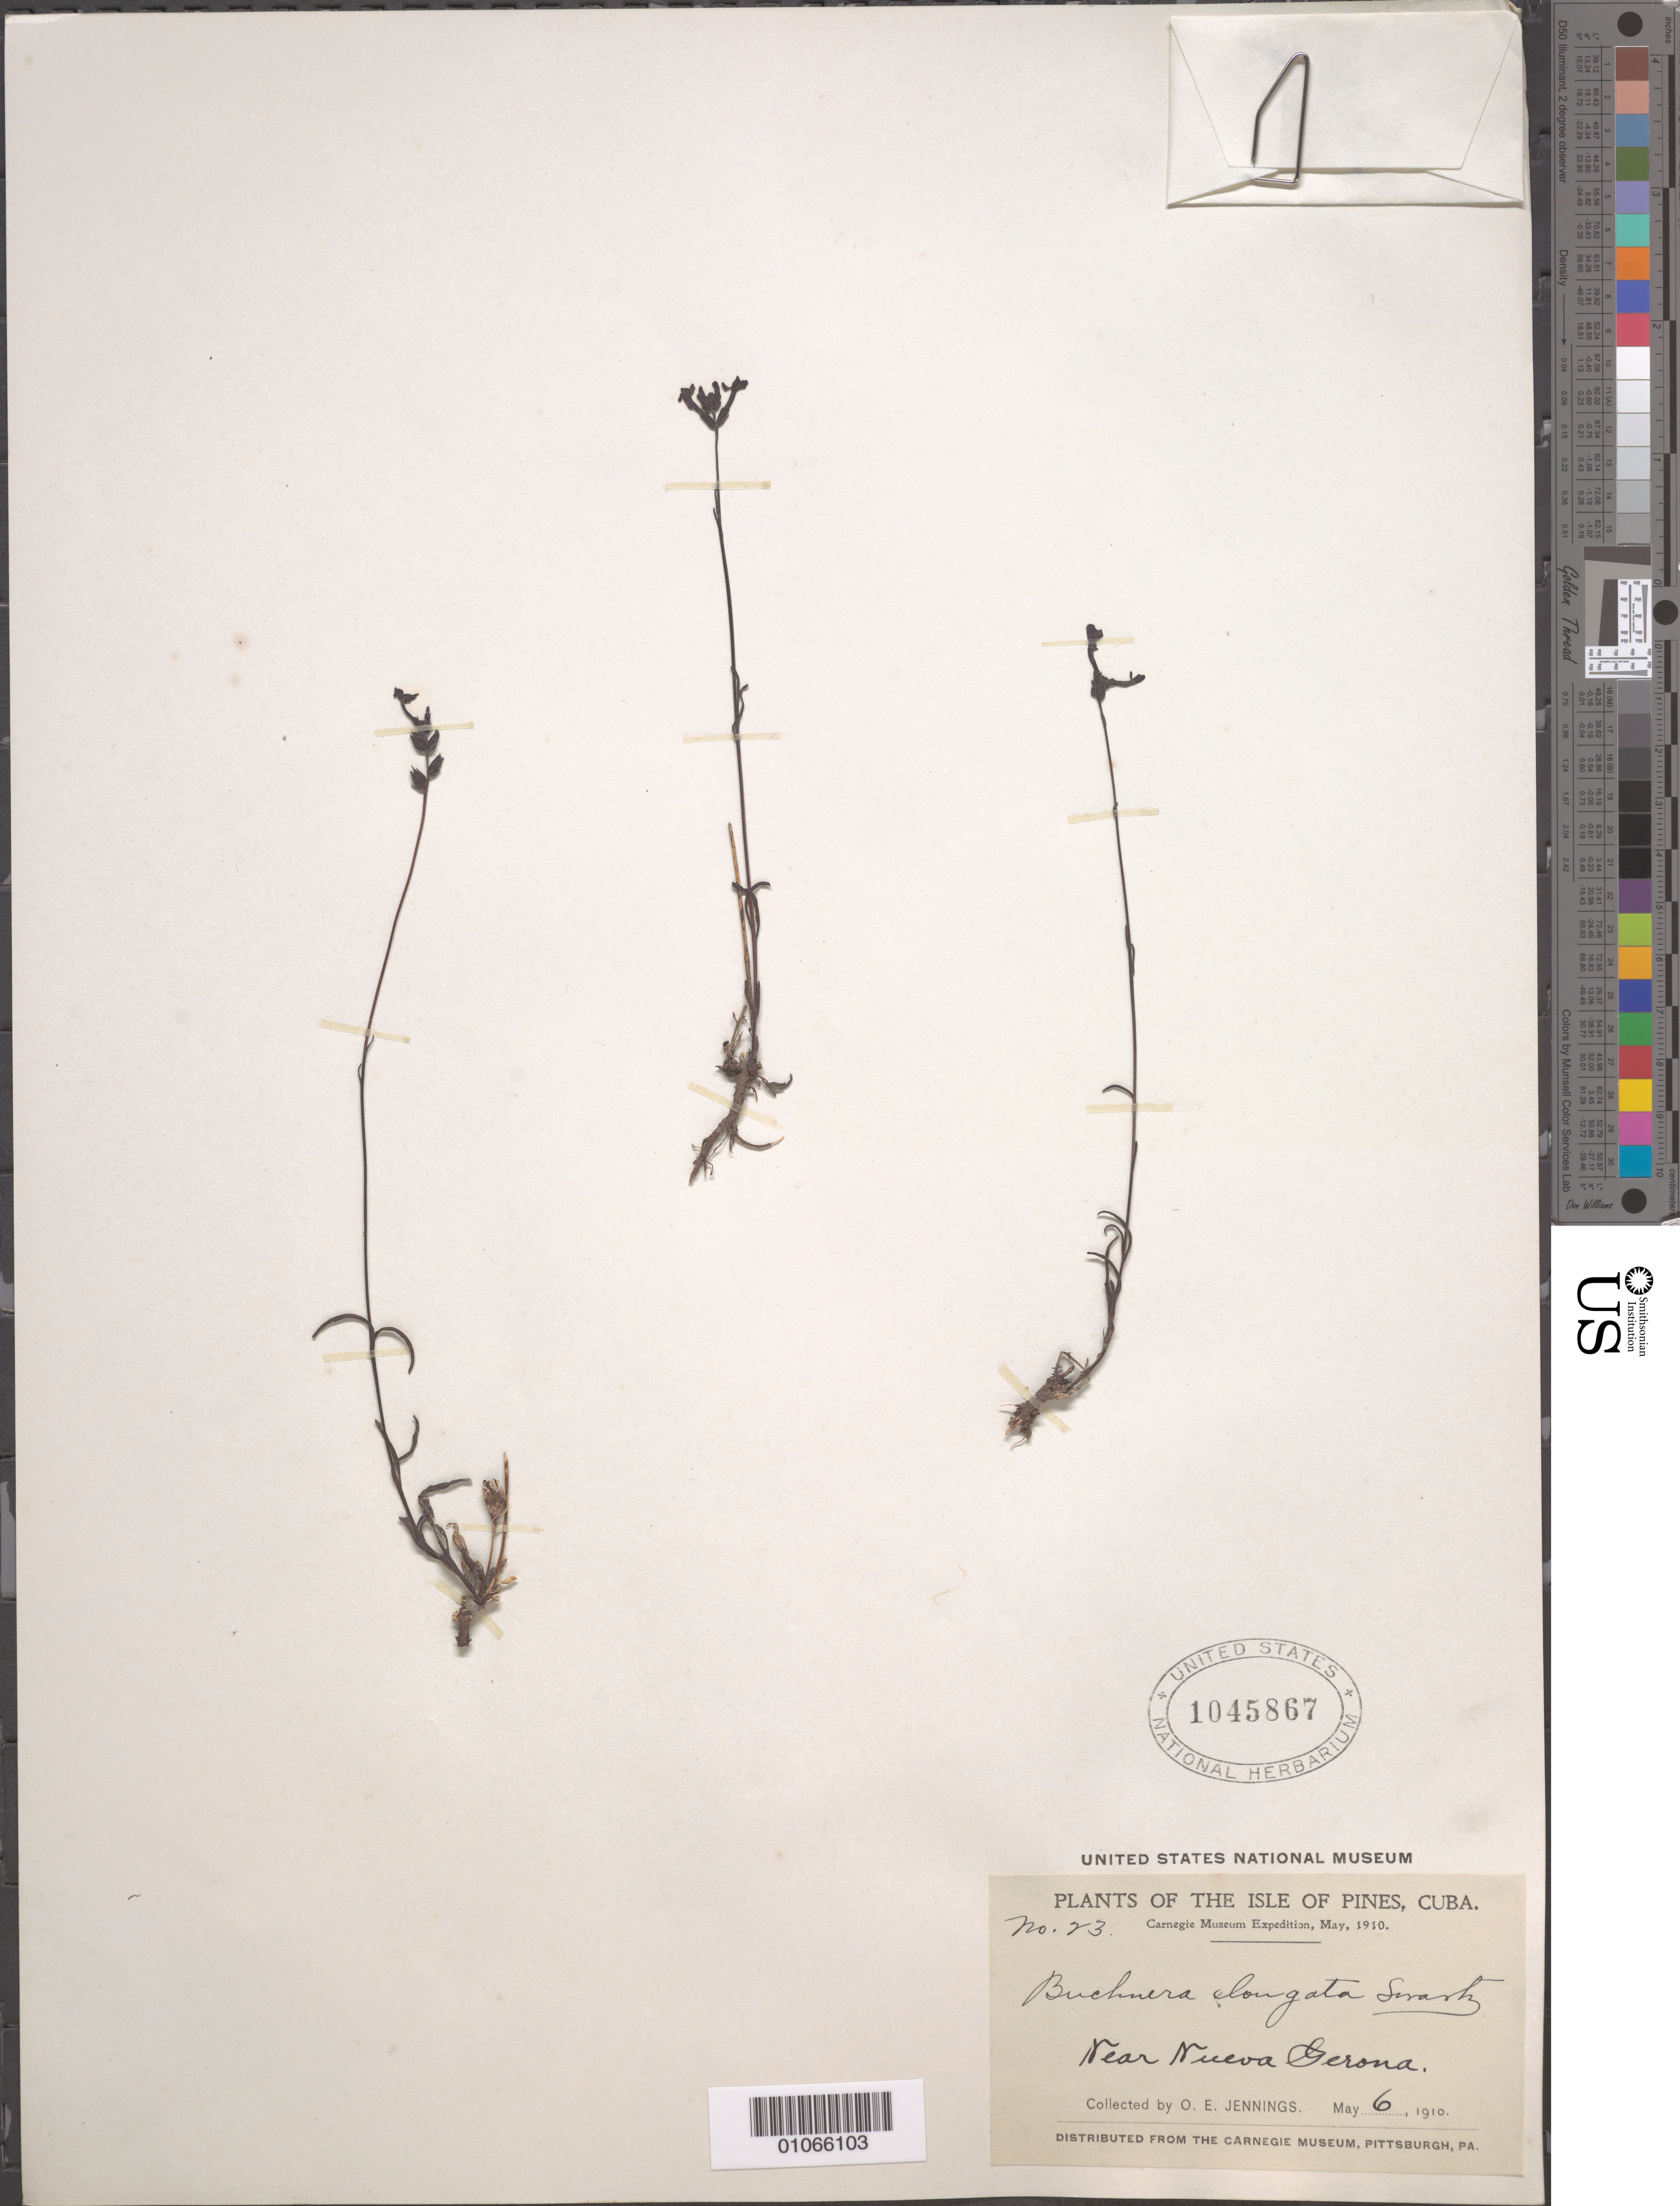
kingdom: Plantae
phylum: Tracheophyta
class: Magnoliopsida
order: Lamiales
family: Orobanchaceae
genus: Buchnera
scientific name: Buchnera elongata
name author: Sw.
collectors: O. E. Jennings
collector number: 23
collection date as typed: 06 May 1910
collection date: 1910-05-06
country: Cuba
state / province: Isla de La Juventud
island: Isla de la Juventud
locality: Isle of Pines, Near Nueva Gerona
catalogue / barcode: US 1045867